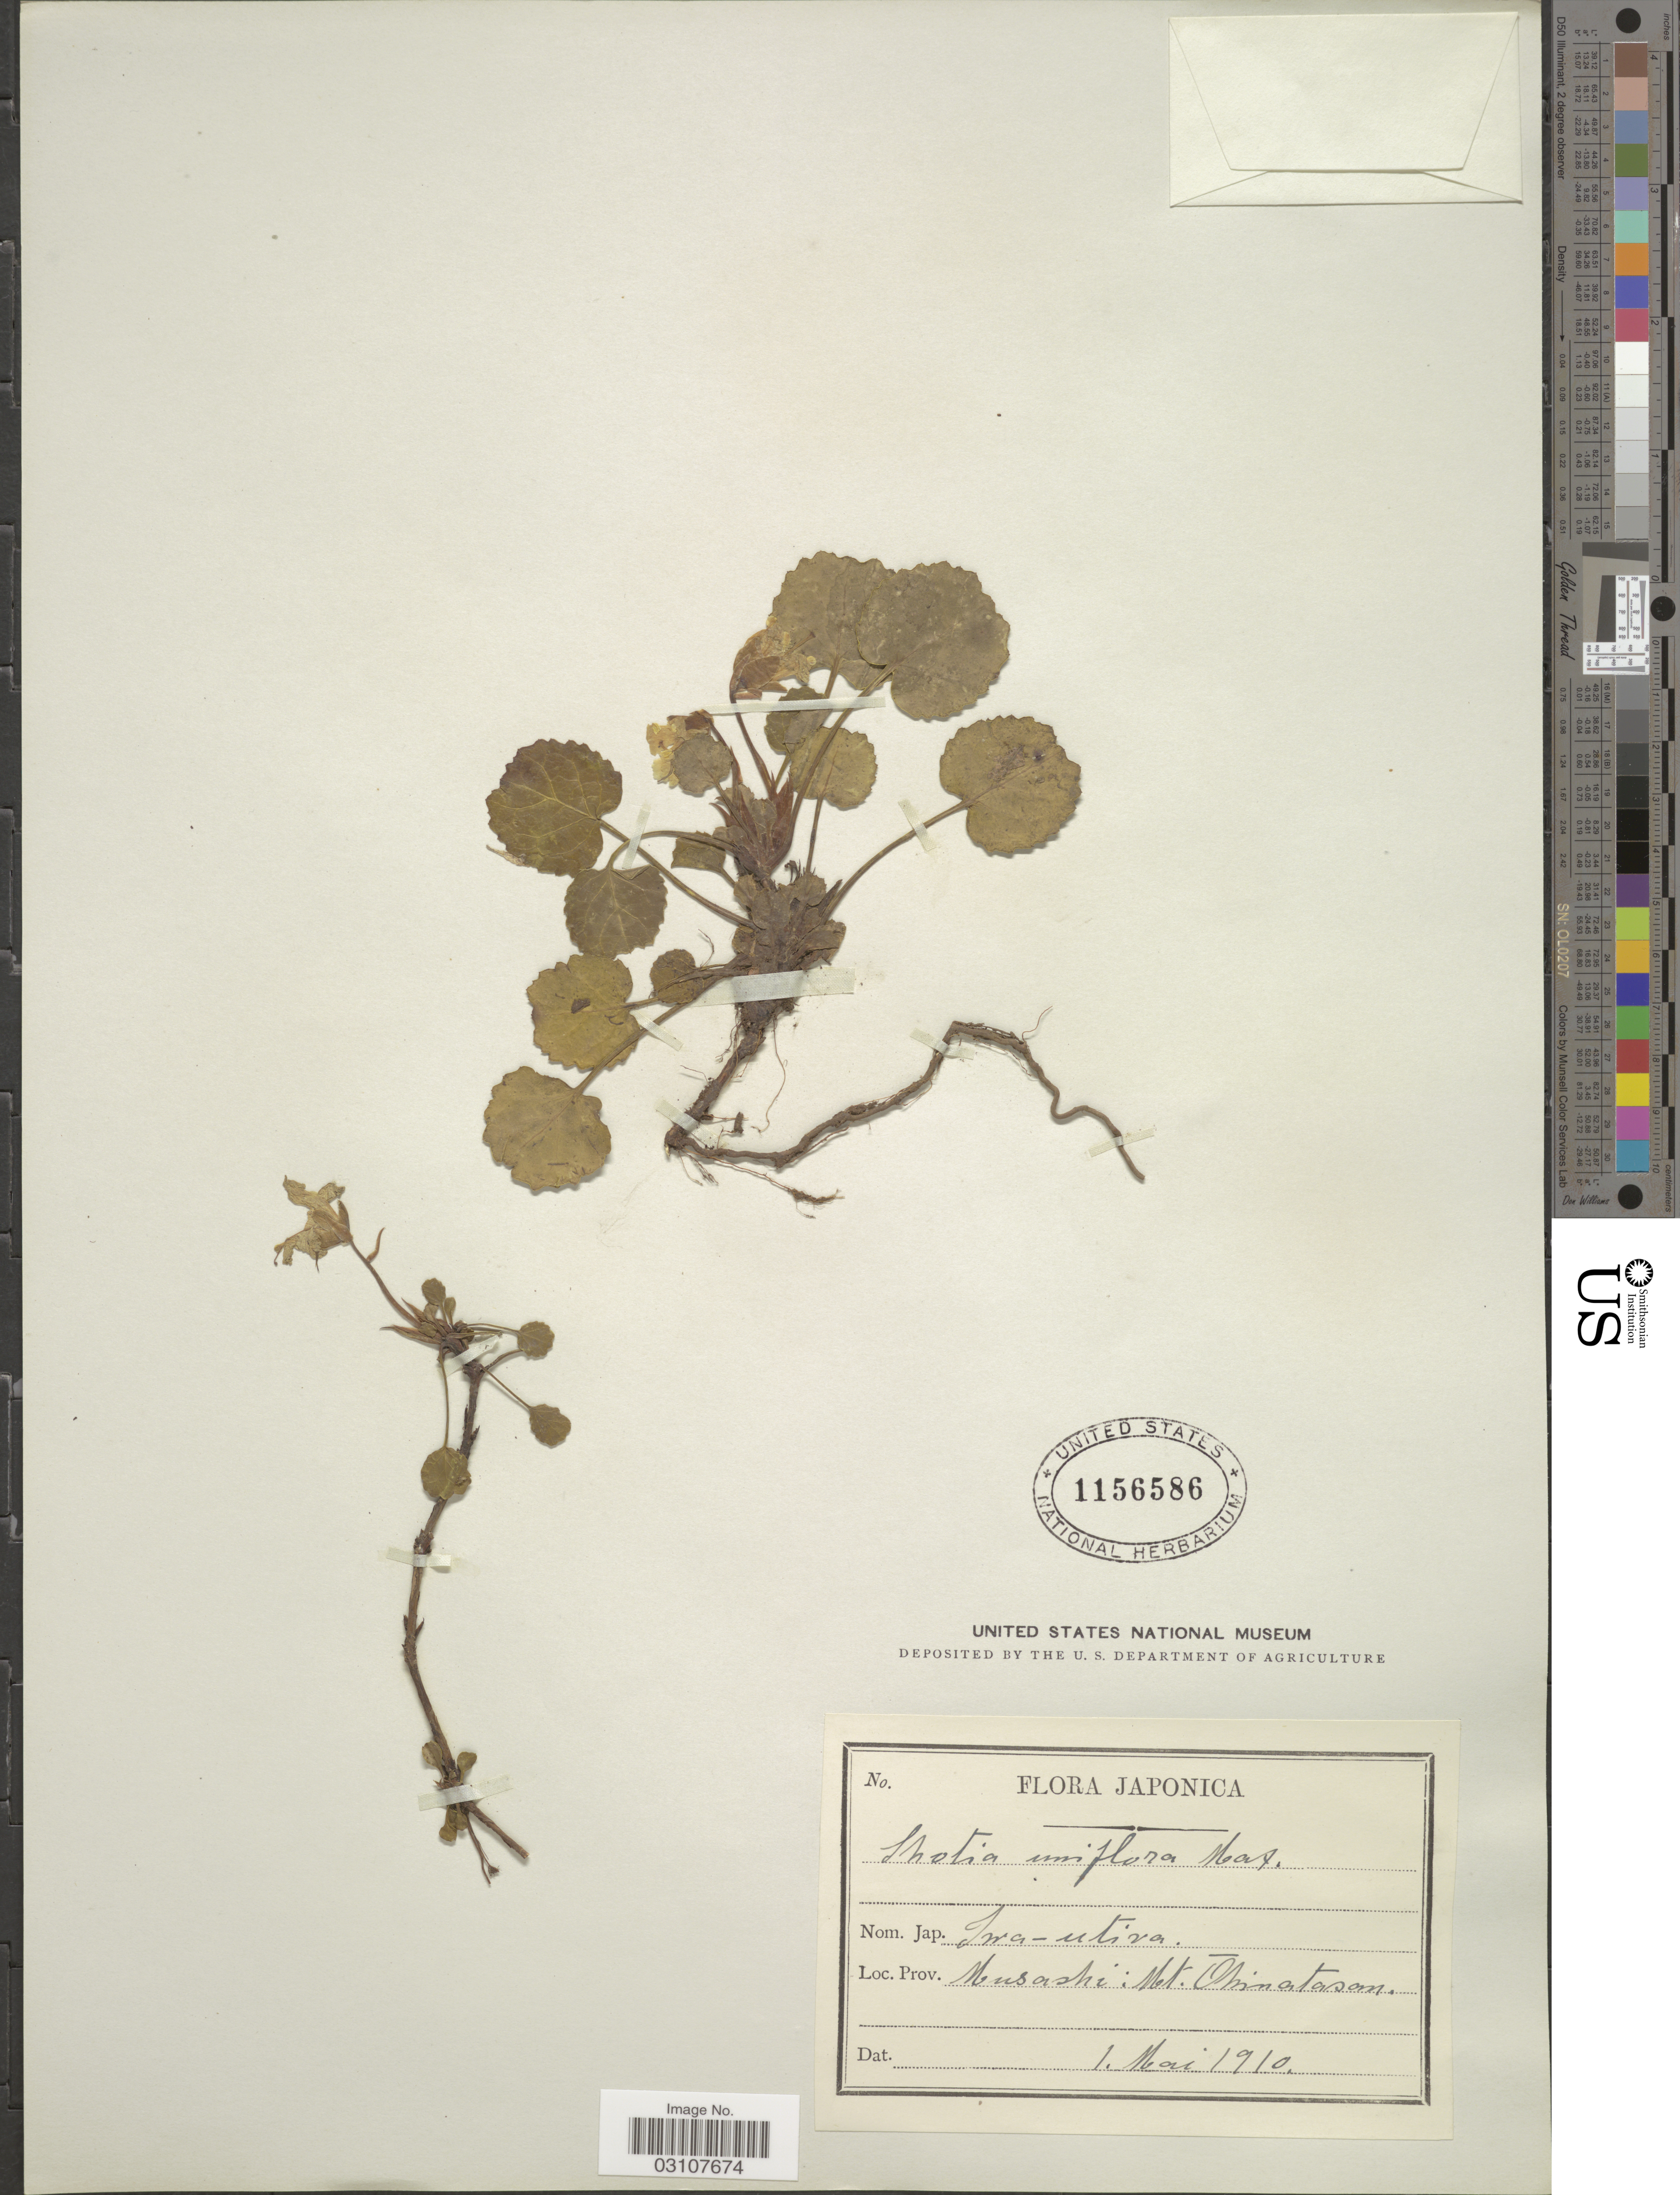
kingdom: Plantae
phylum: Tracheophyta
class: Magnoliopsida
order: Ericales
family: Diapensiaceae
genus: Shortia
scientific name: Shortia uniflora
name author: Maxim.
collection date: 1910-05-01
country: Japan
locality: Musashi: Mt. Öhinatasan.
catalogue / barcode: US 1156586